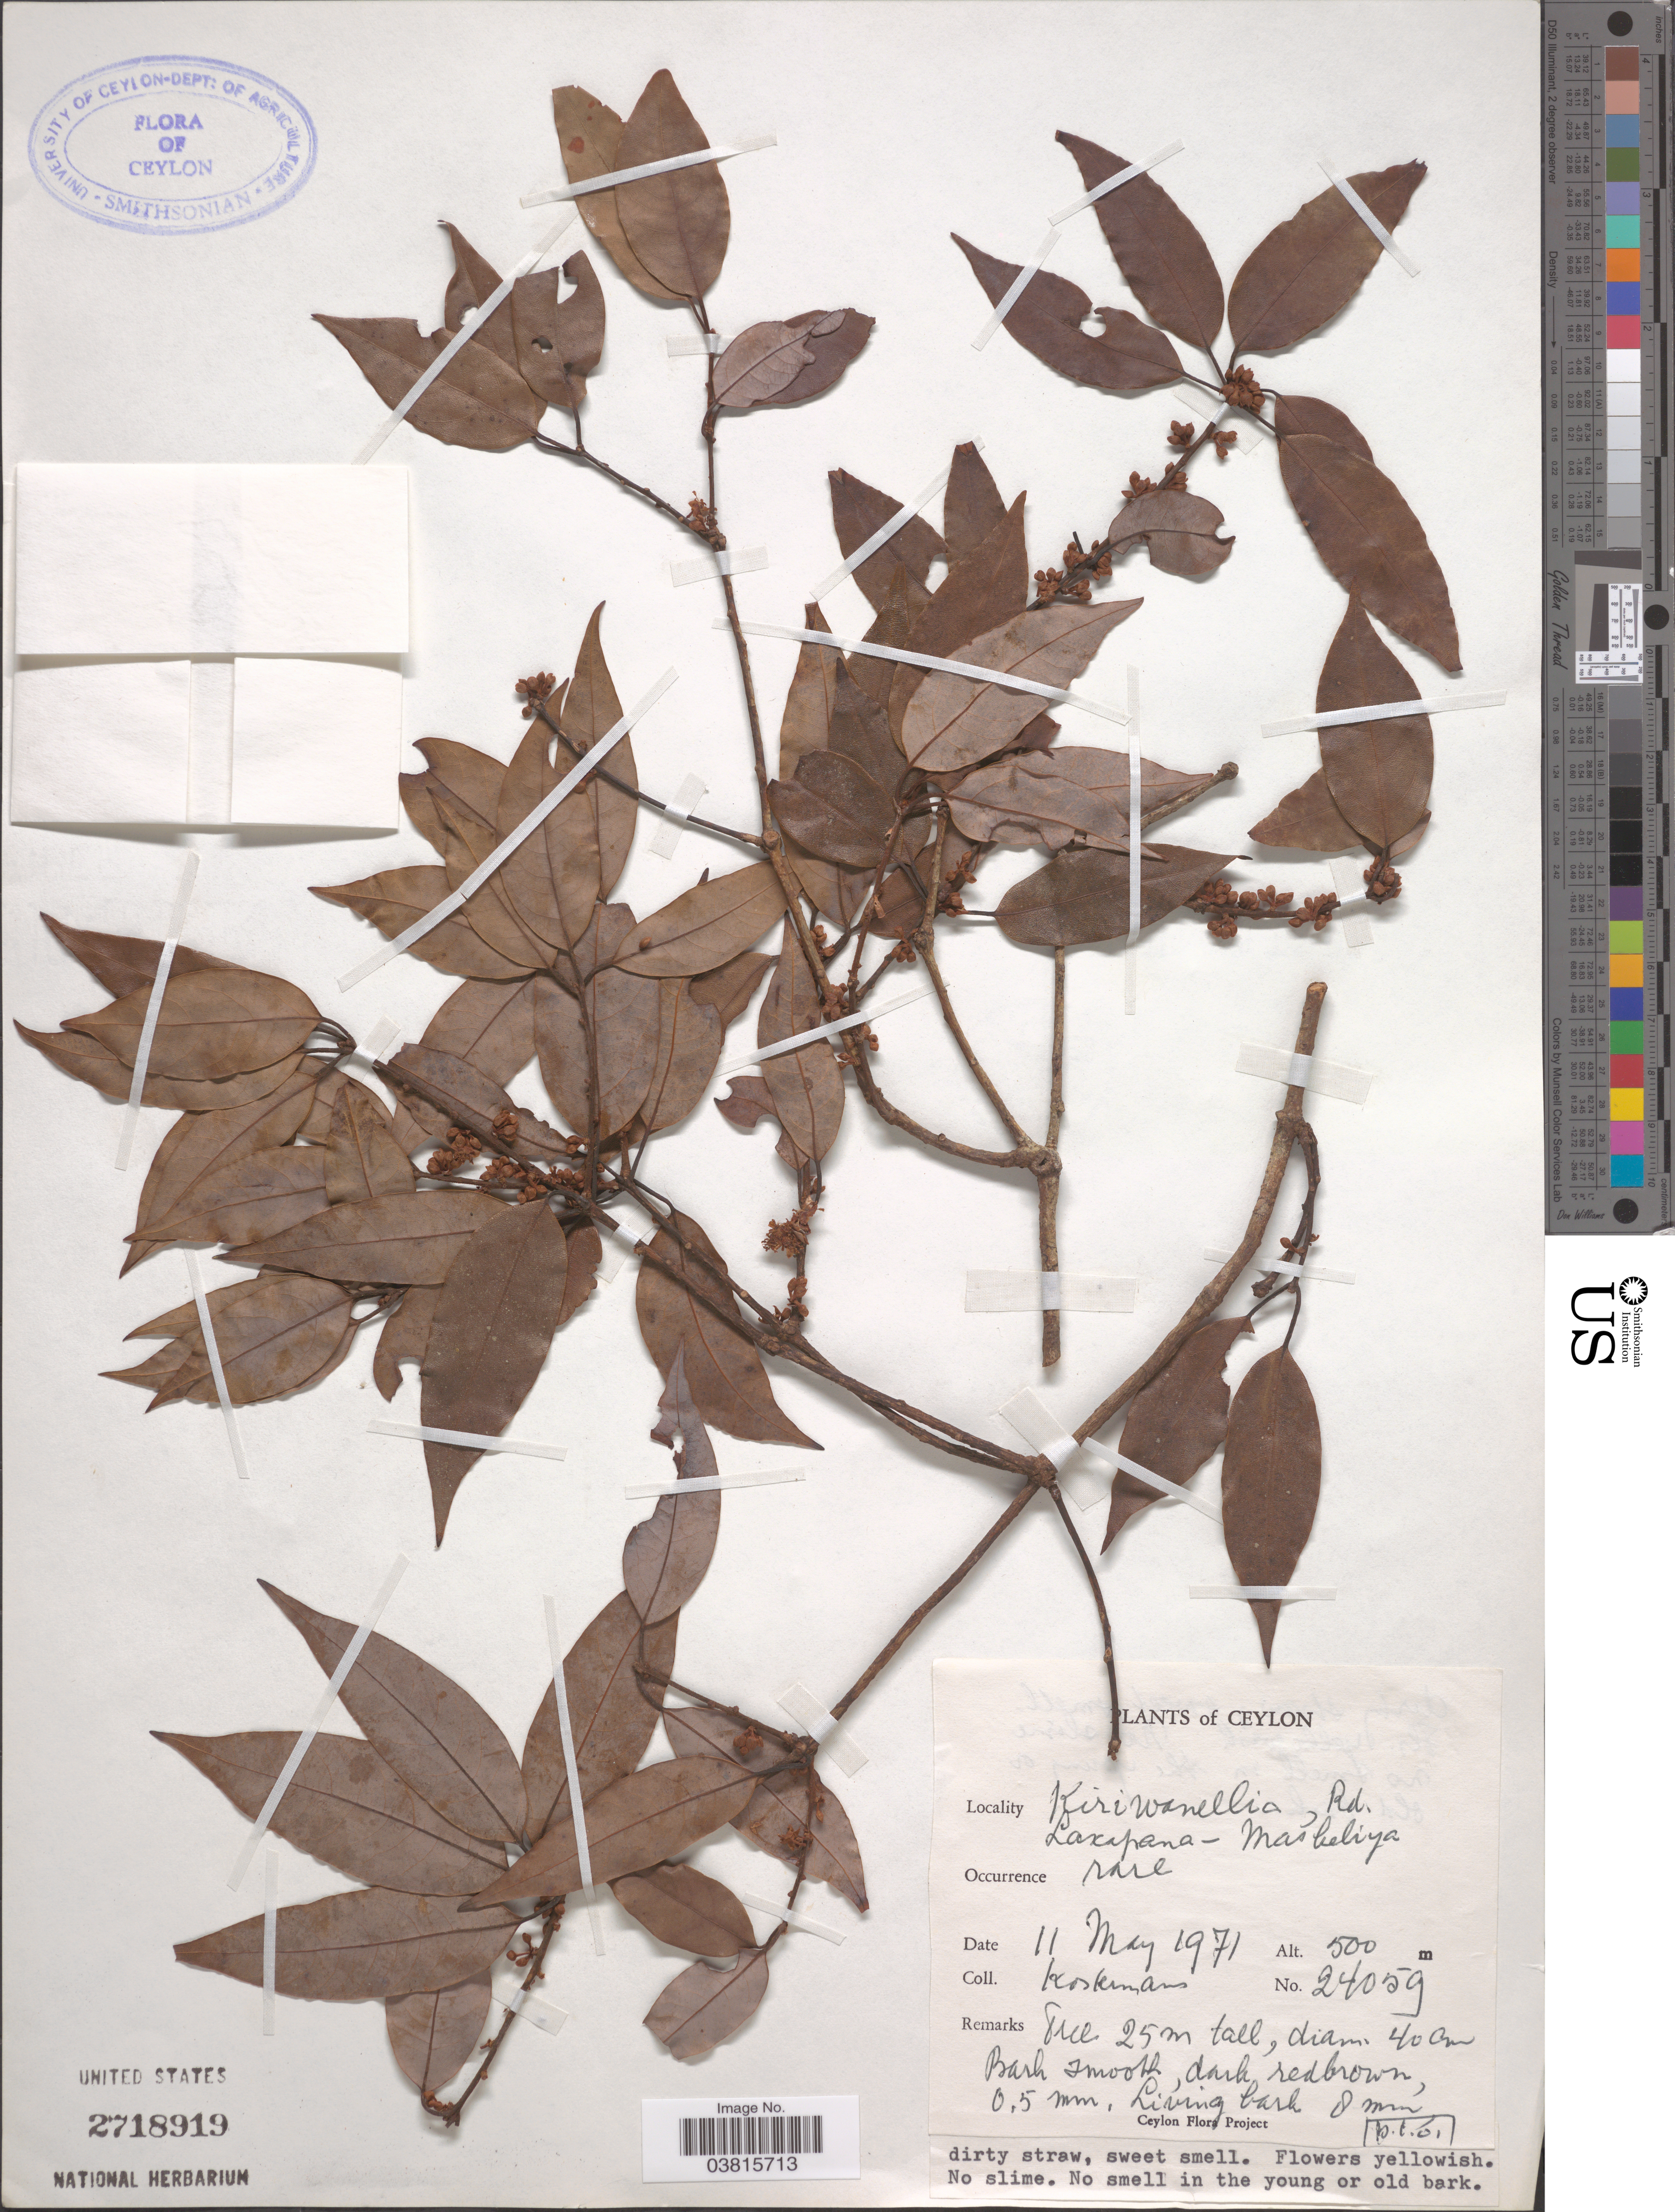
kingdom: Plantae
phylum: Tracheophyta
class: Magnoliopsida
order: Laurales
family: Lauraceae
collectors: Kostermans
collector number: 24059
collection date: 1971-05-11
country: Sri Lanka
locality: Ceylon. Kiriwanellia, Rd. Laxapana-Maskeliya.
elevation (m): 500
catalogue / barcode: US 2718919